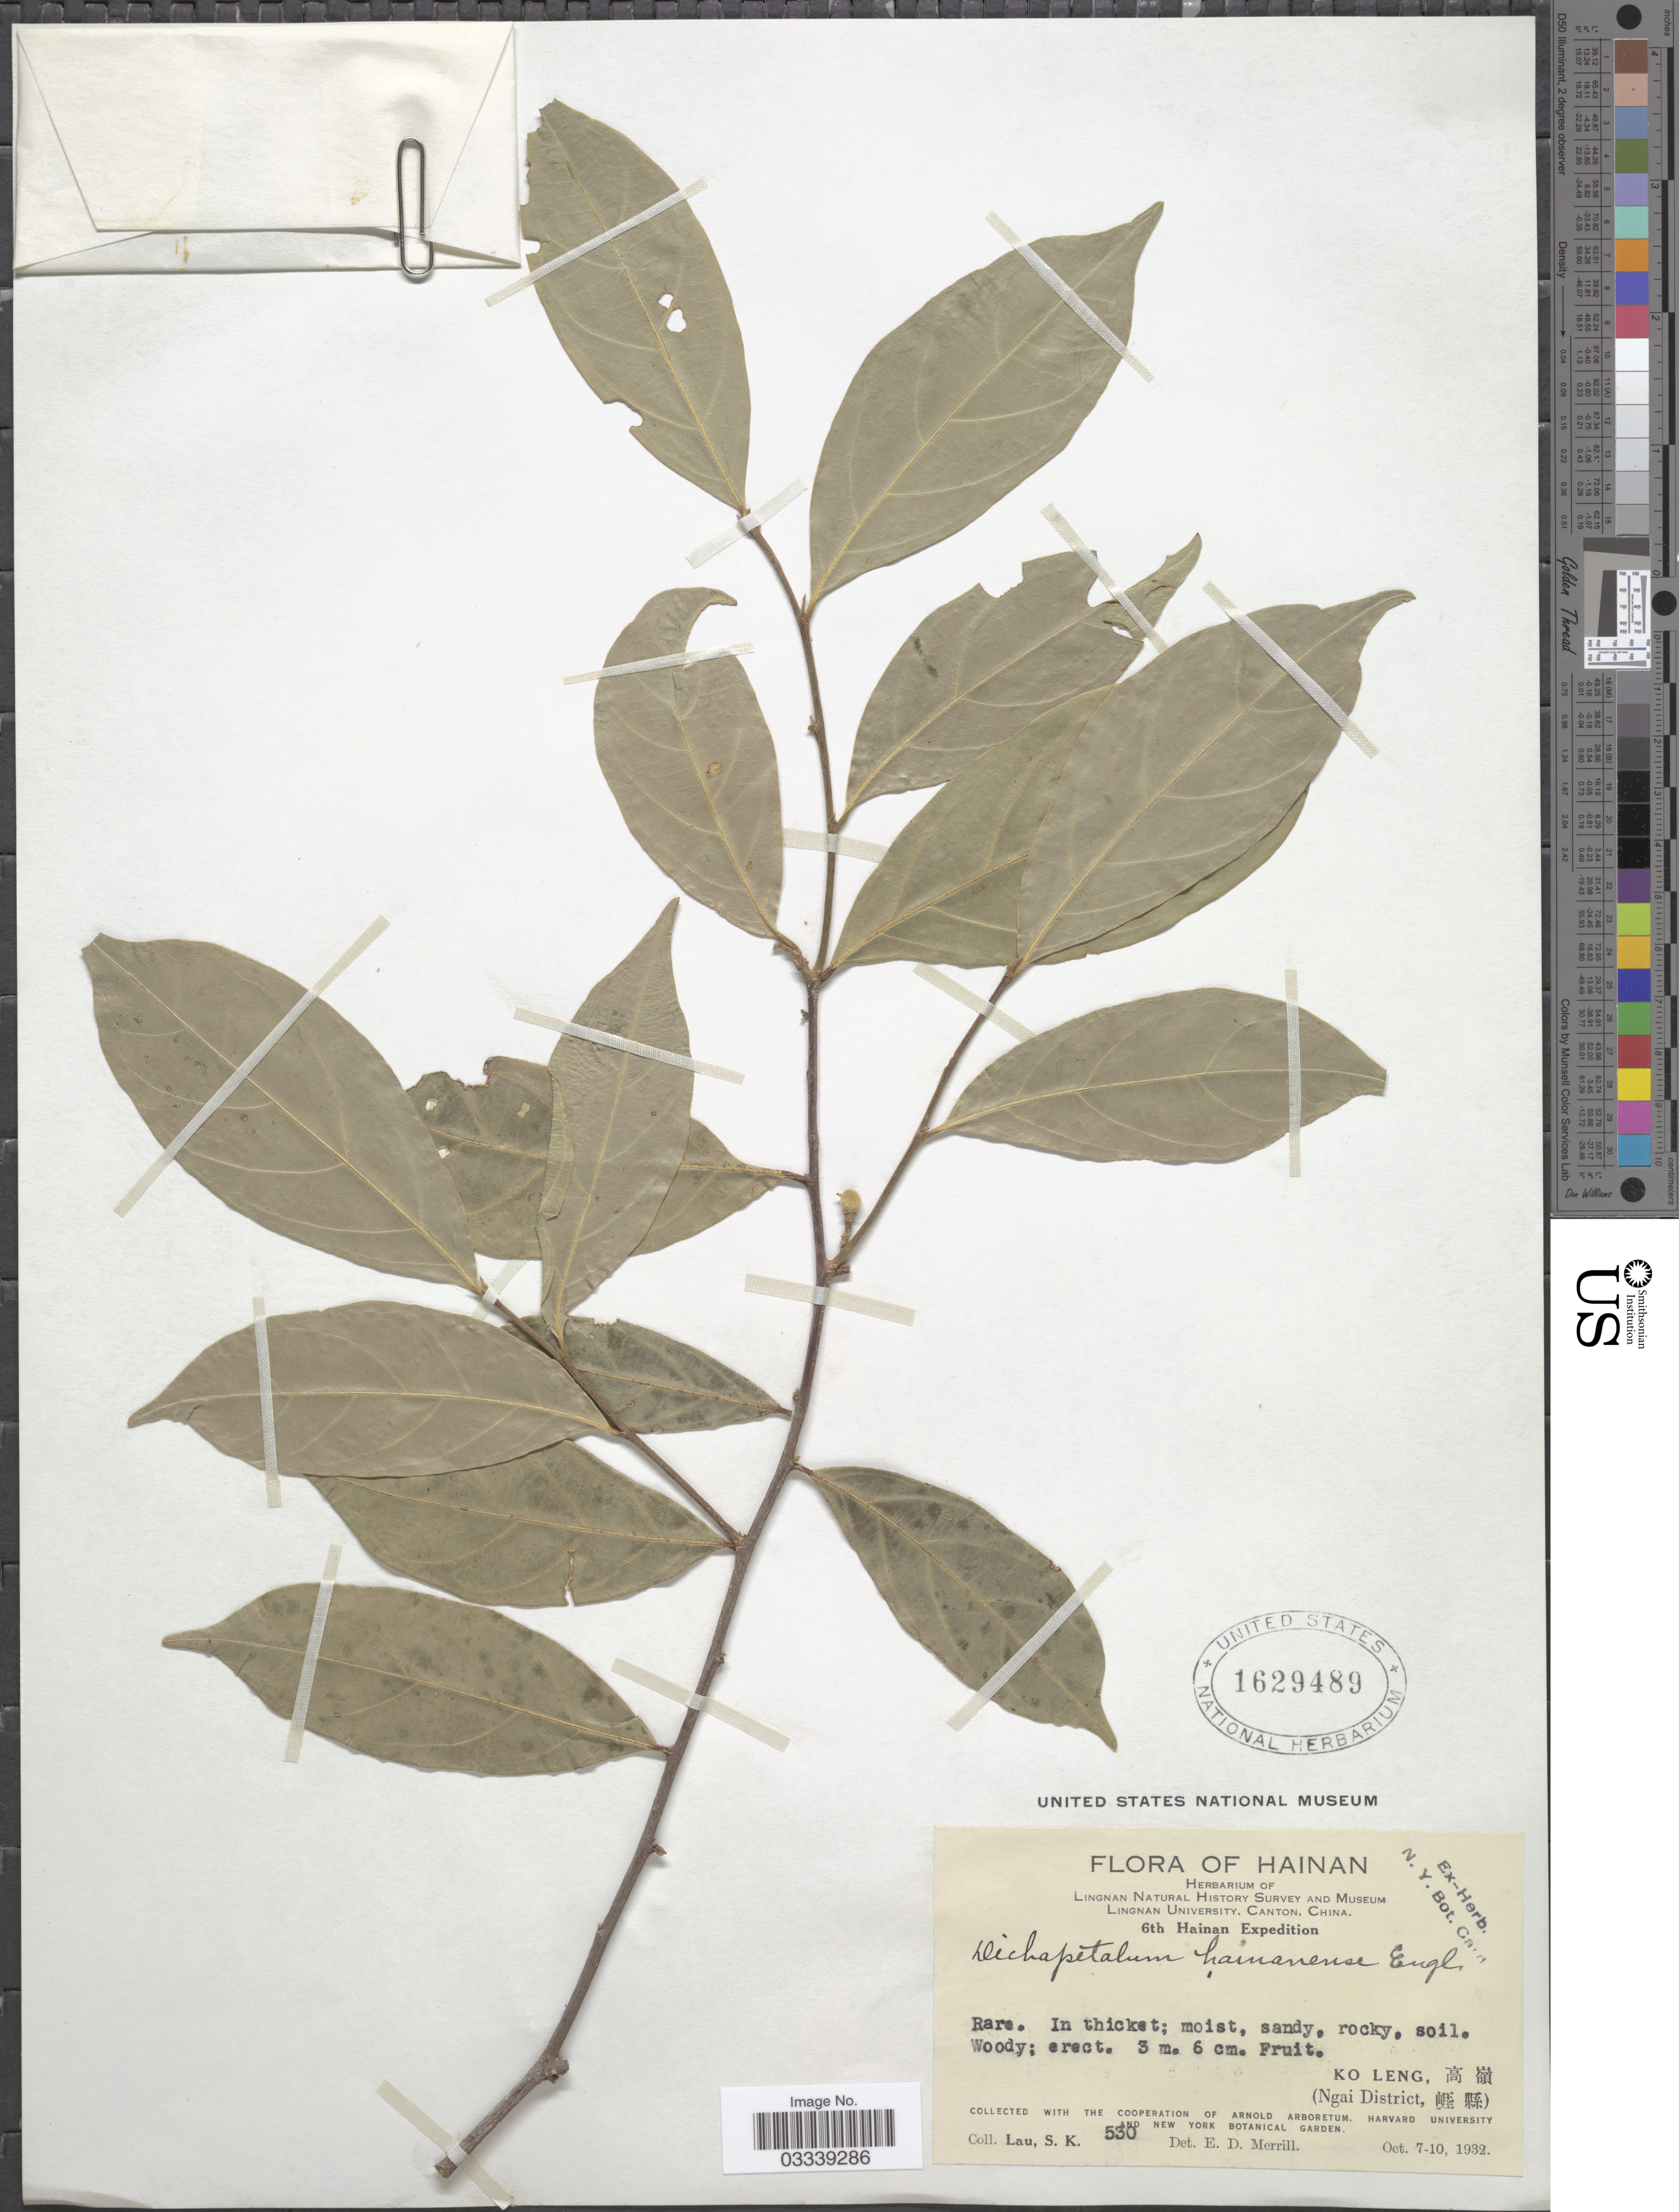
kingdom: Plantae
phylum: Tracheophyta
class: Magnoliopsida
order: Malpighiales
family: Dichapetalaceae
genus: Dichapetalum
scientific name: Dichapetalum hainanense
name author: (Hance) Engl.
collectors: S. K. Lau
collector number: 530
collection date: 1932-10-07/1932-10-10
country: China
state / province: Hainan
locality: Ko Leng(Ngai District)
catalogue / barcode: US 1629489